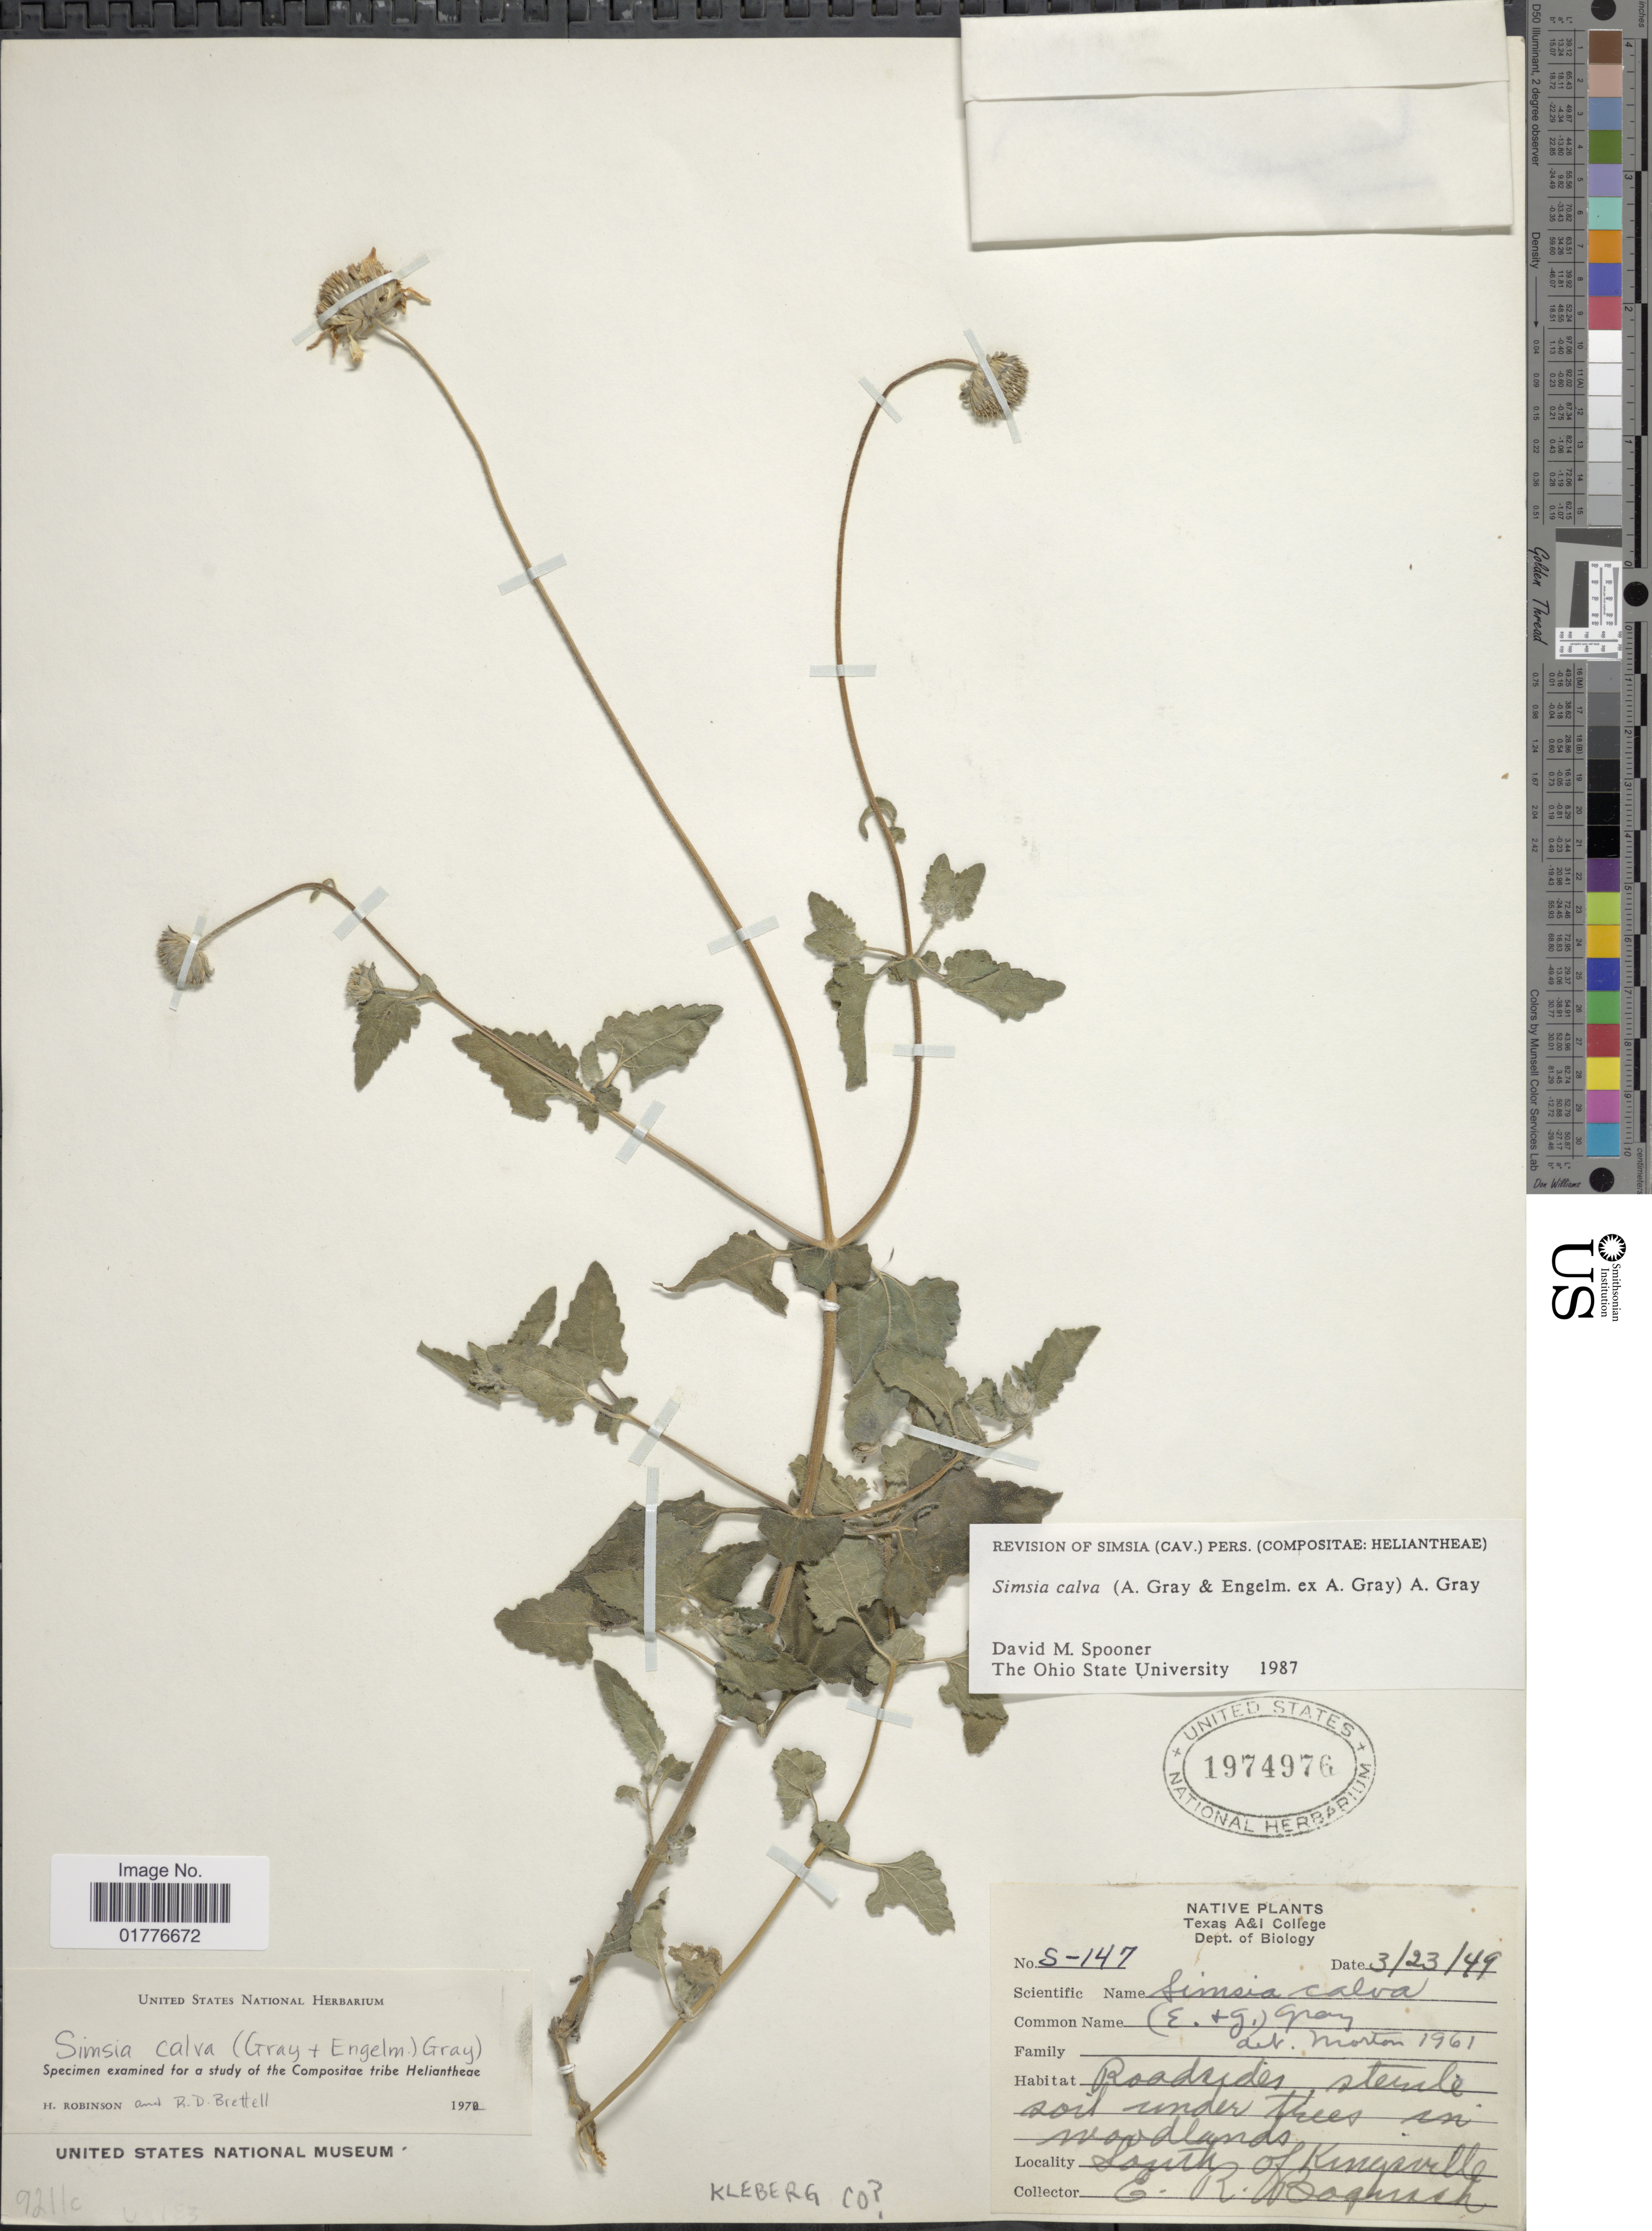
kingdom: Plantae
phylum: Tracheophyta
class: Magnoliopsida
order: Asterales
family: Asteraceae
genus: Simsia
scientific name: Simsia calva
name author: A. Gray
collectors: E. Bogusch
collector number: S-147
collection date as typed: Transcribed d/m/y: 23/3/49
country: United States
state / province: Texas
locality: Native Plants, A&I College, Dept. of Biology. South of Kingsville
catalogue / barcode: US 1974976